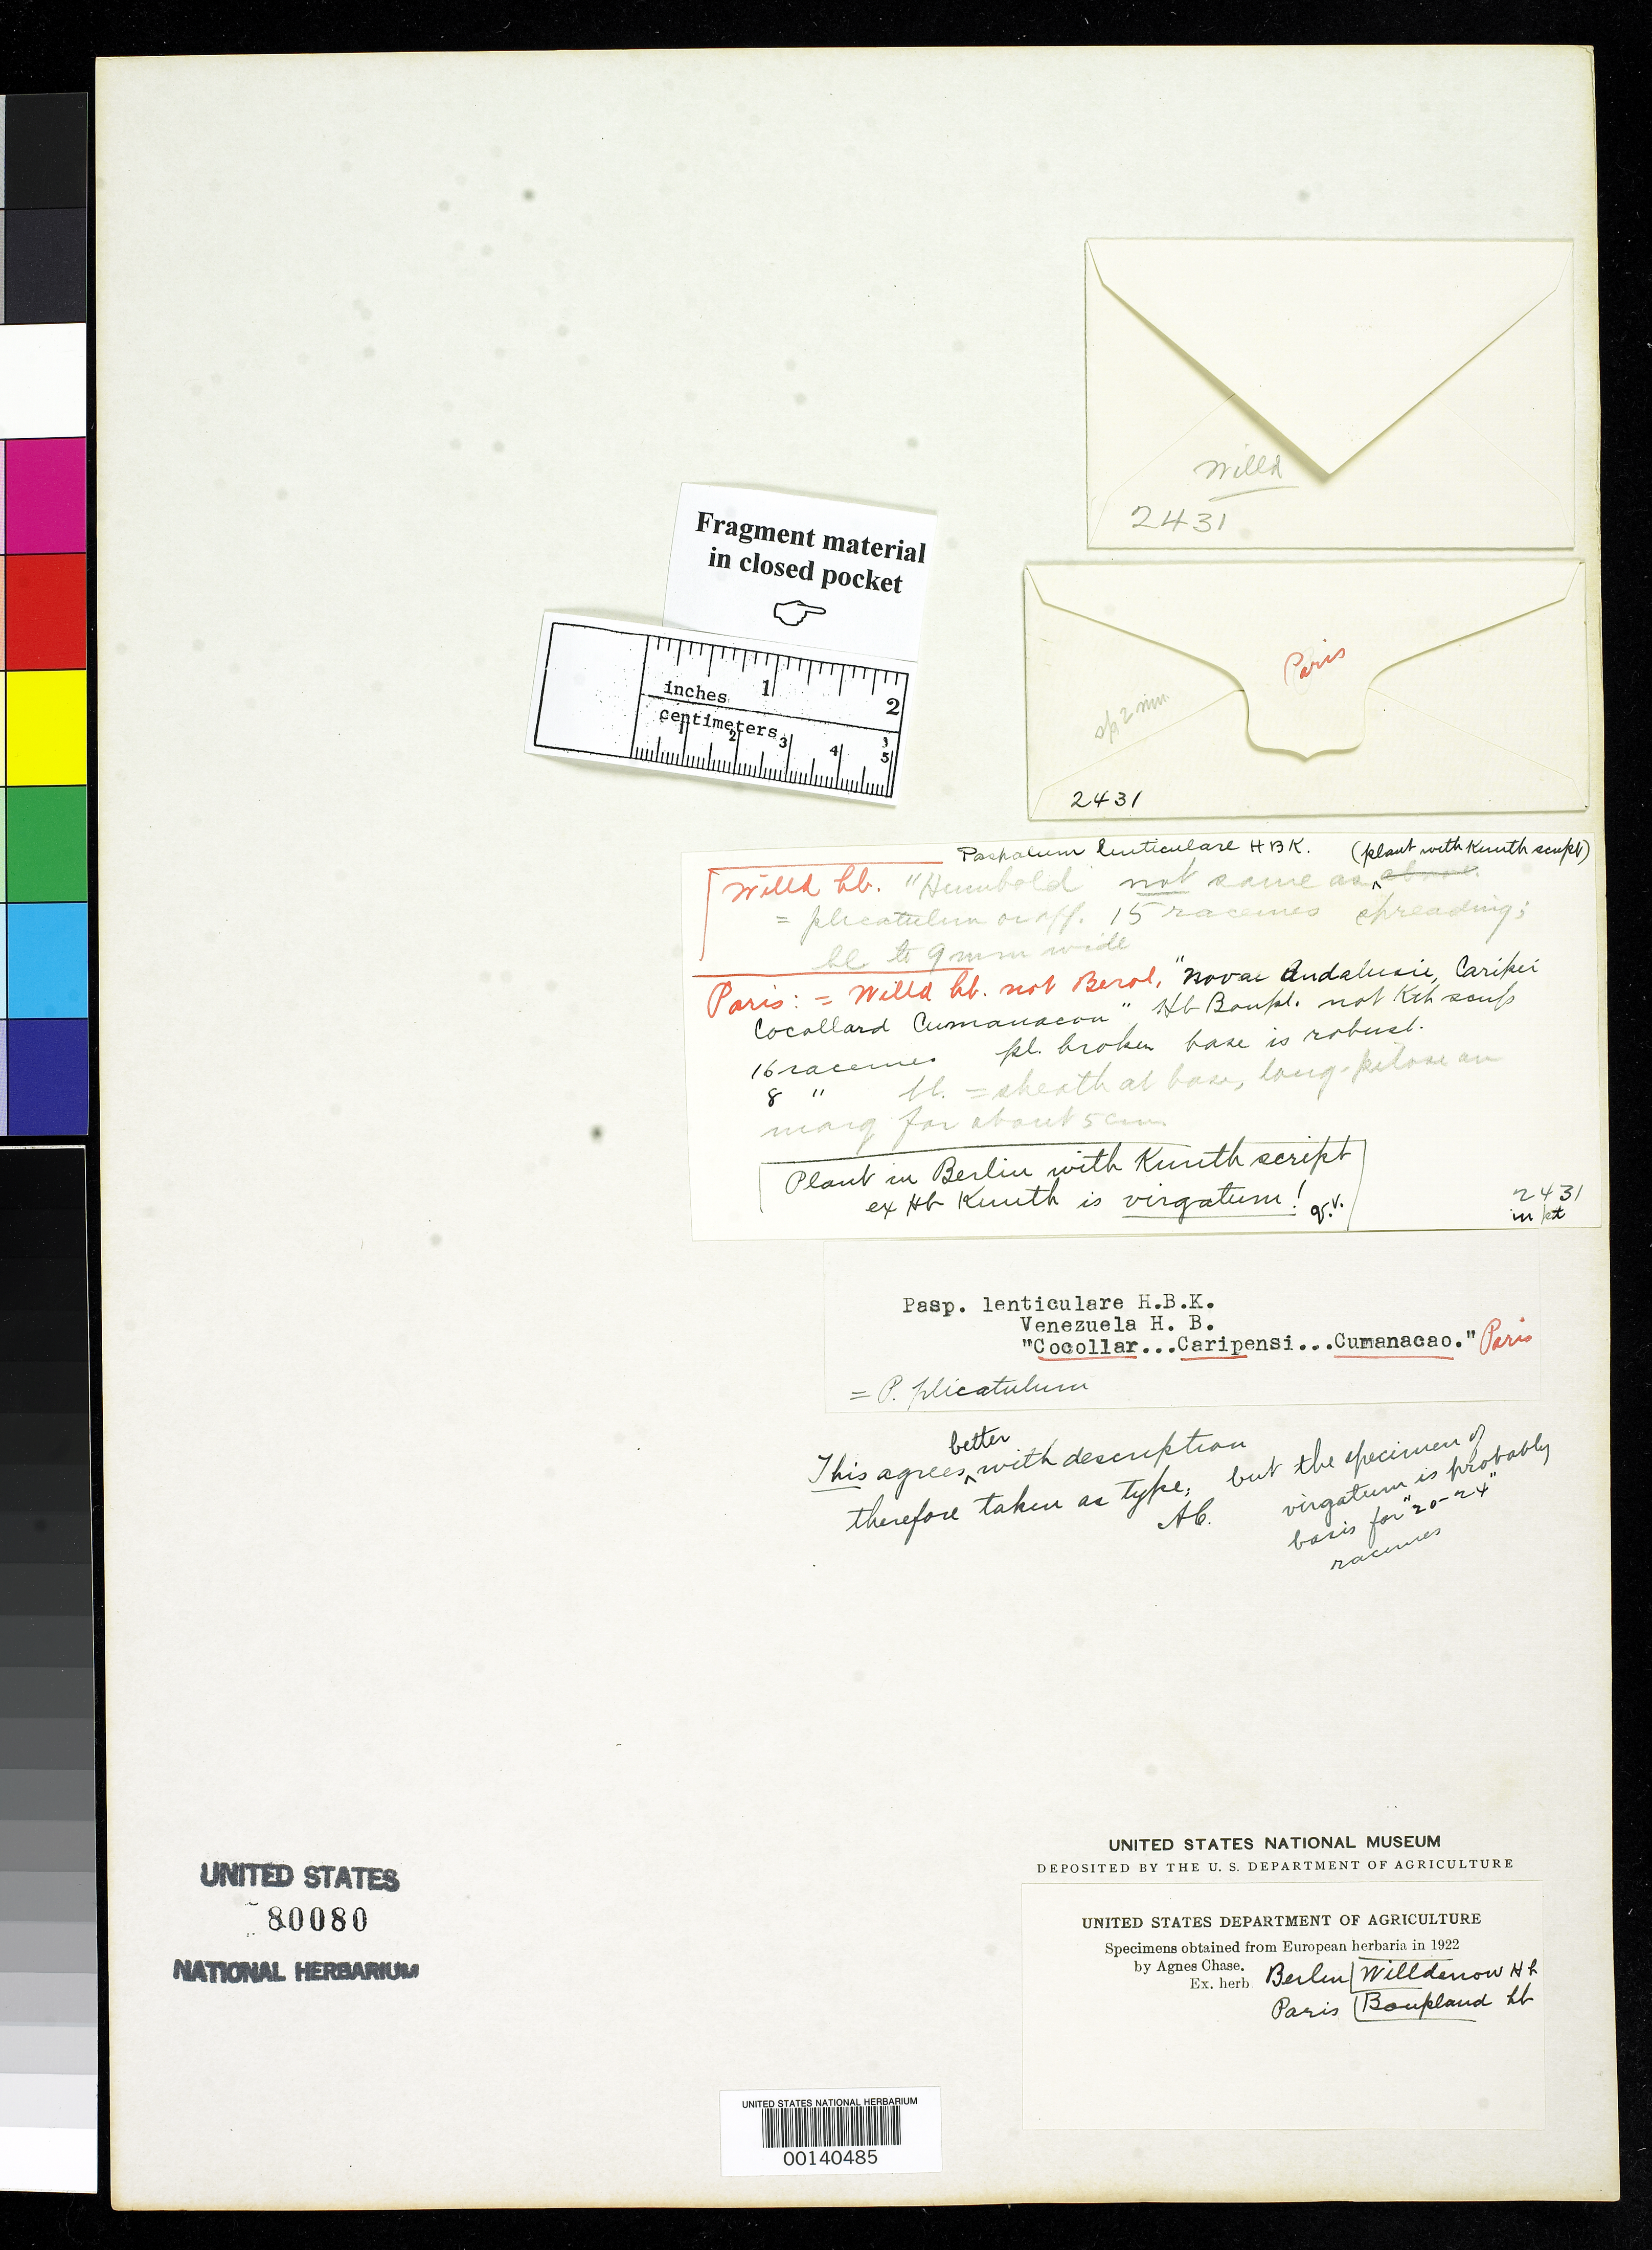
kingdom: Plantae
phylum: Tracheophyta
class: Liliopsida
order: Poales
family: Poaceae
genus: Paspalum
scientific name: Paspalum lenticulare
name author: Kunth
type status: Type Fragment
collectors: F. W. Humboldt & A. J. A. Bonpland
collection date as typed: Sep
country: Venezuela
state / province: Sucre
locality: Mt. Cocollar, Cumanacoa, Capire Valley.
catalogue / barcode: US 80080